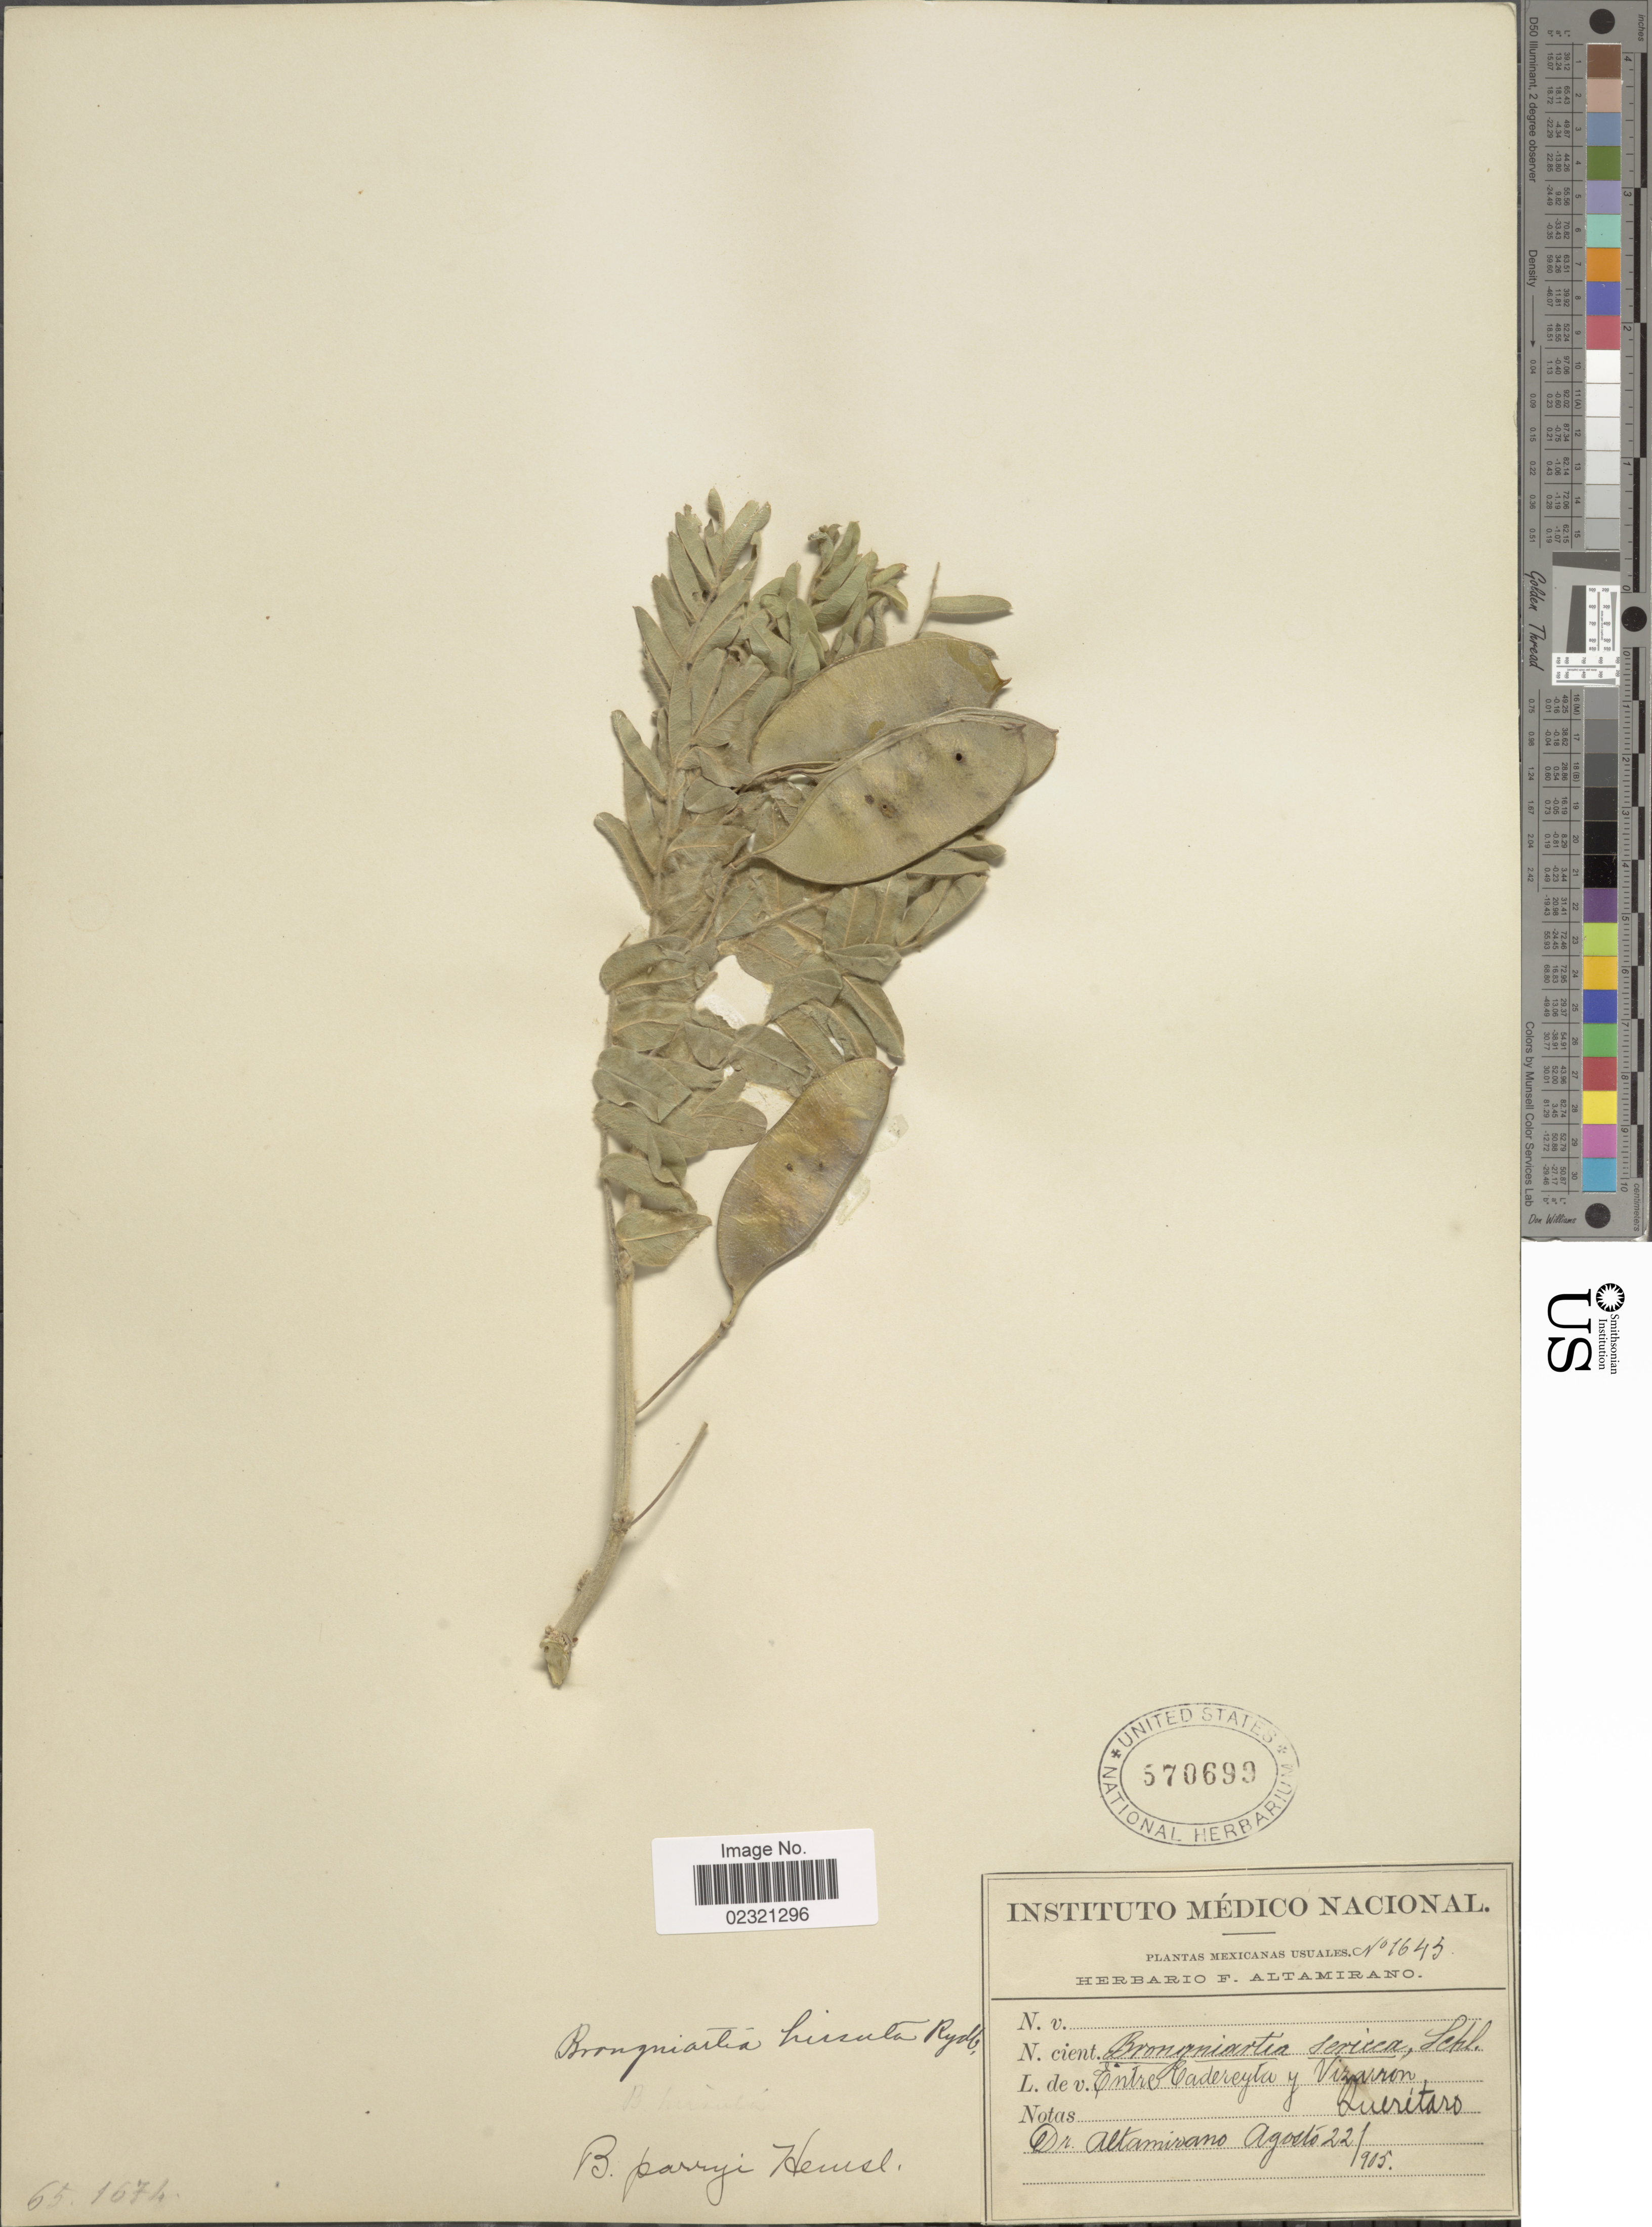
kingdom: Plantae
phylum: Tracheophyta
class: Magnoliopsida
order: Fabales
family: Fabaceae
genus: Brongniartia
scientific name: Brongniartia hirsuta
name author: Rydb.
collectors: F. Altamirano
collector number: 1643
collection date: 1905-08-22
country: Mexico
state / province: Querétaro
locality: Entre Cadereyta y Vizarron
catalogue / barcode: US 570699